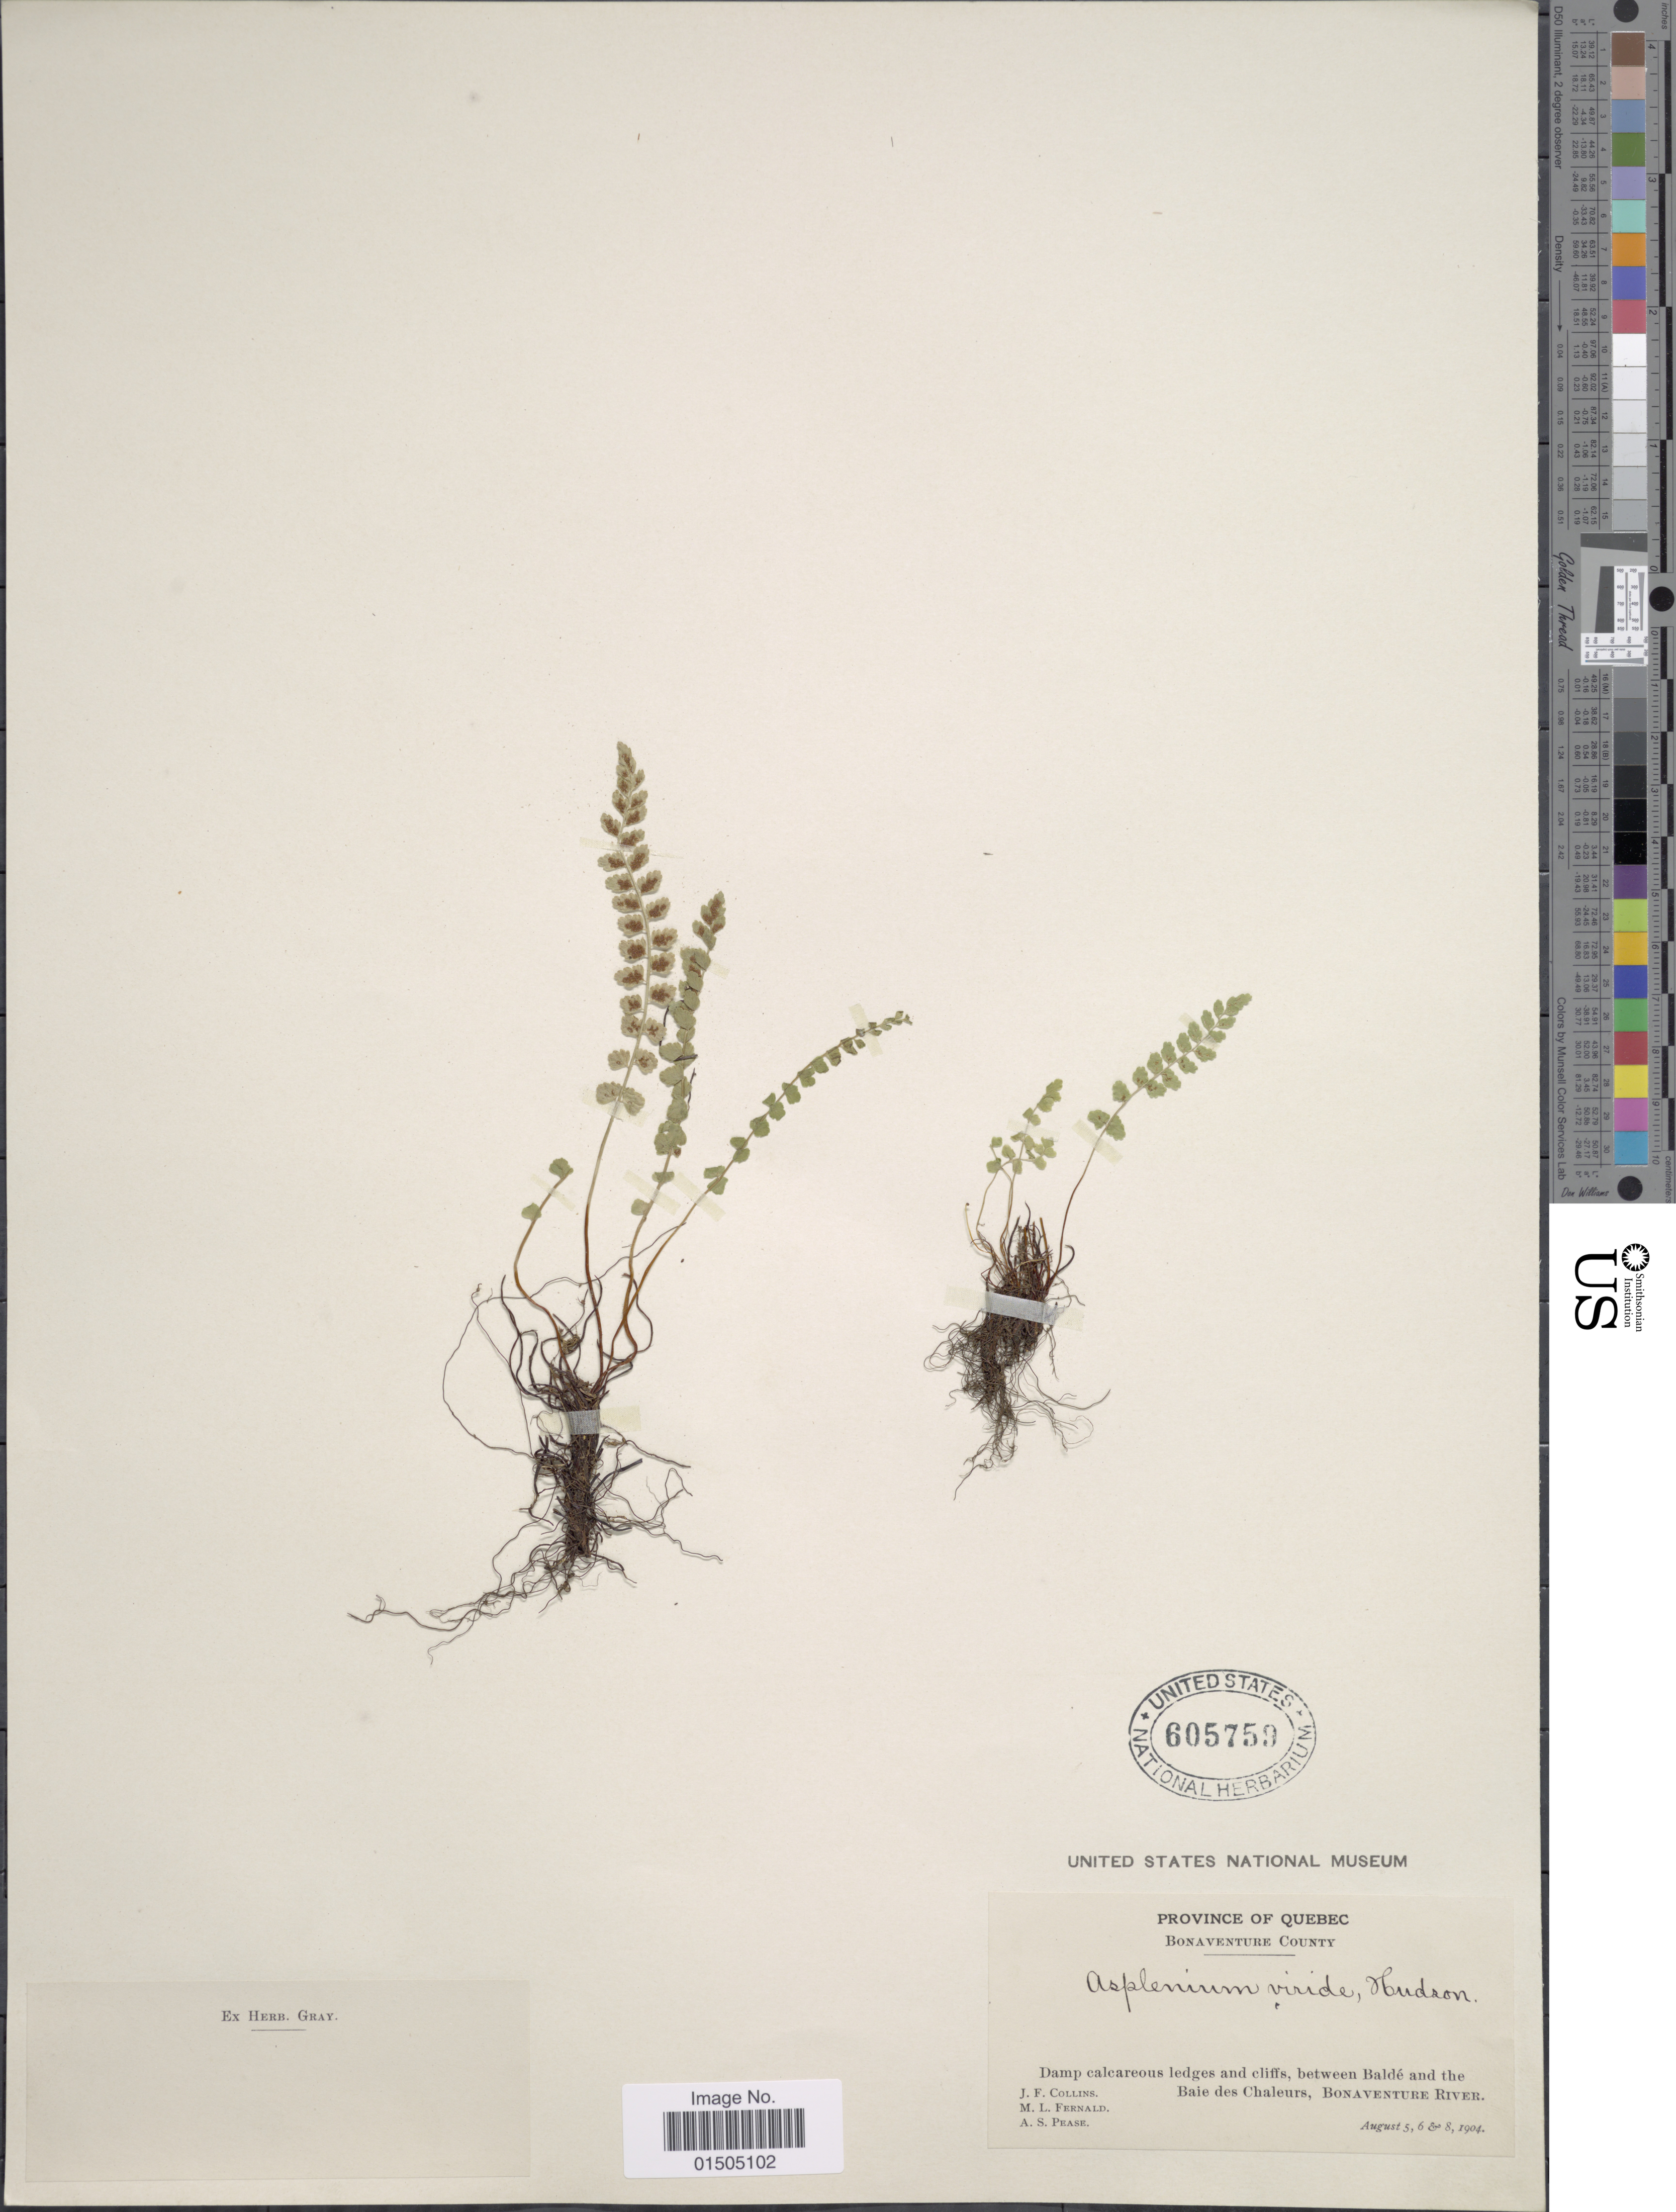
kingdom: Plantae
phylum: Tracheophyta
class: Polypodiopsida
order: Polypodiales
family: Aspleniaceae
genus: Asplenium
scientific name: Asplenium trichomanes-ramosum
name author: L.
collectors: J. Collins, M. L. Fernald & A. S. Pease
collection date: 1904-08-05/1904-08-08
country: Canada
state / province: Quebec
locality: Bonaventure County. Damp calcareous ledges and cliffs, between Baldé and the Baie des Chaleurs, Bonaventure River.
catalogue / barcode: US 605759